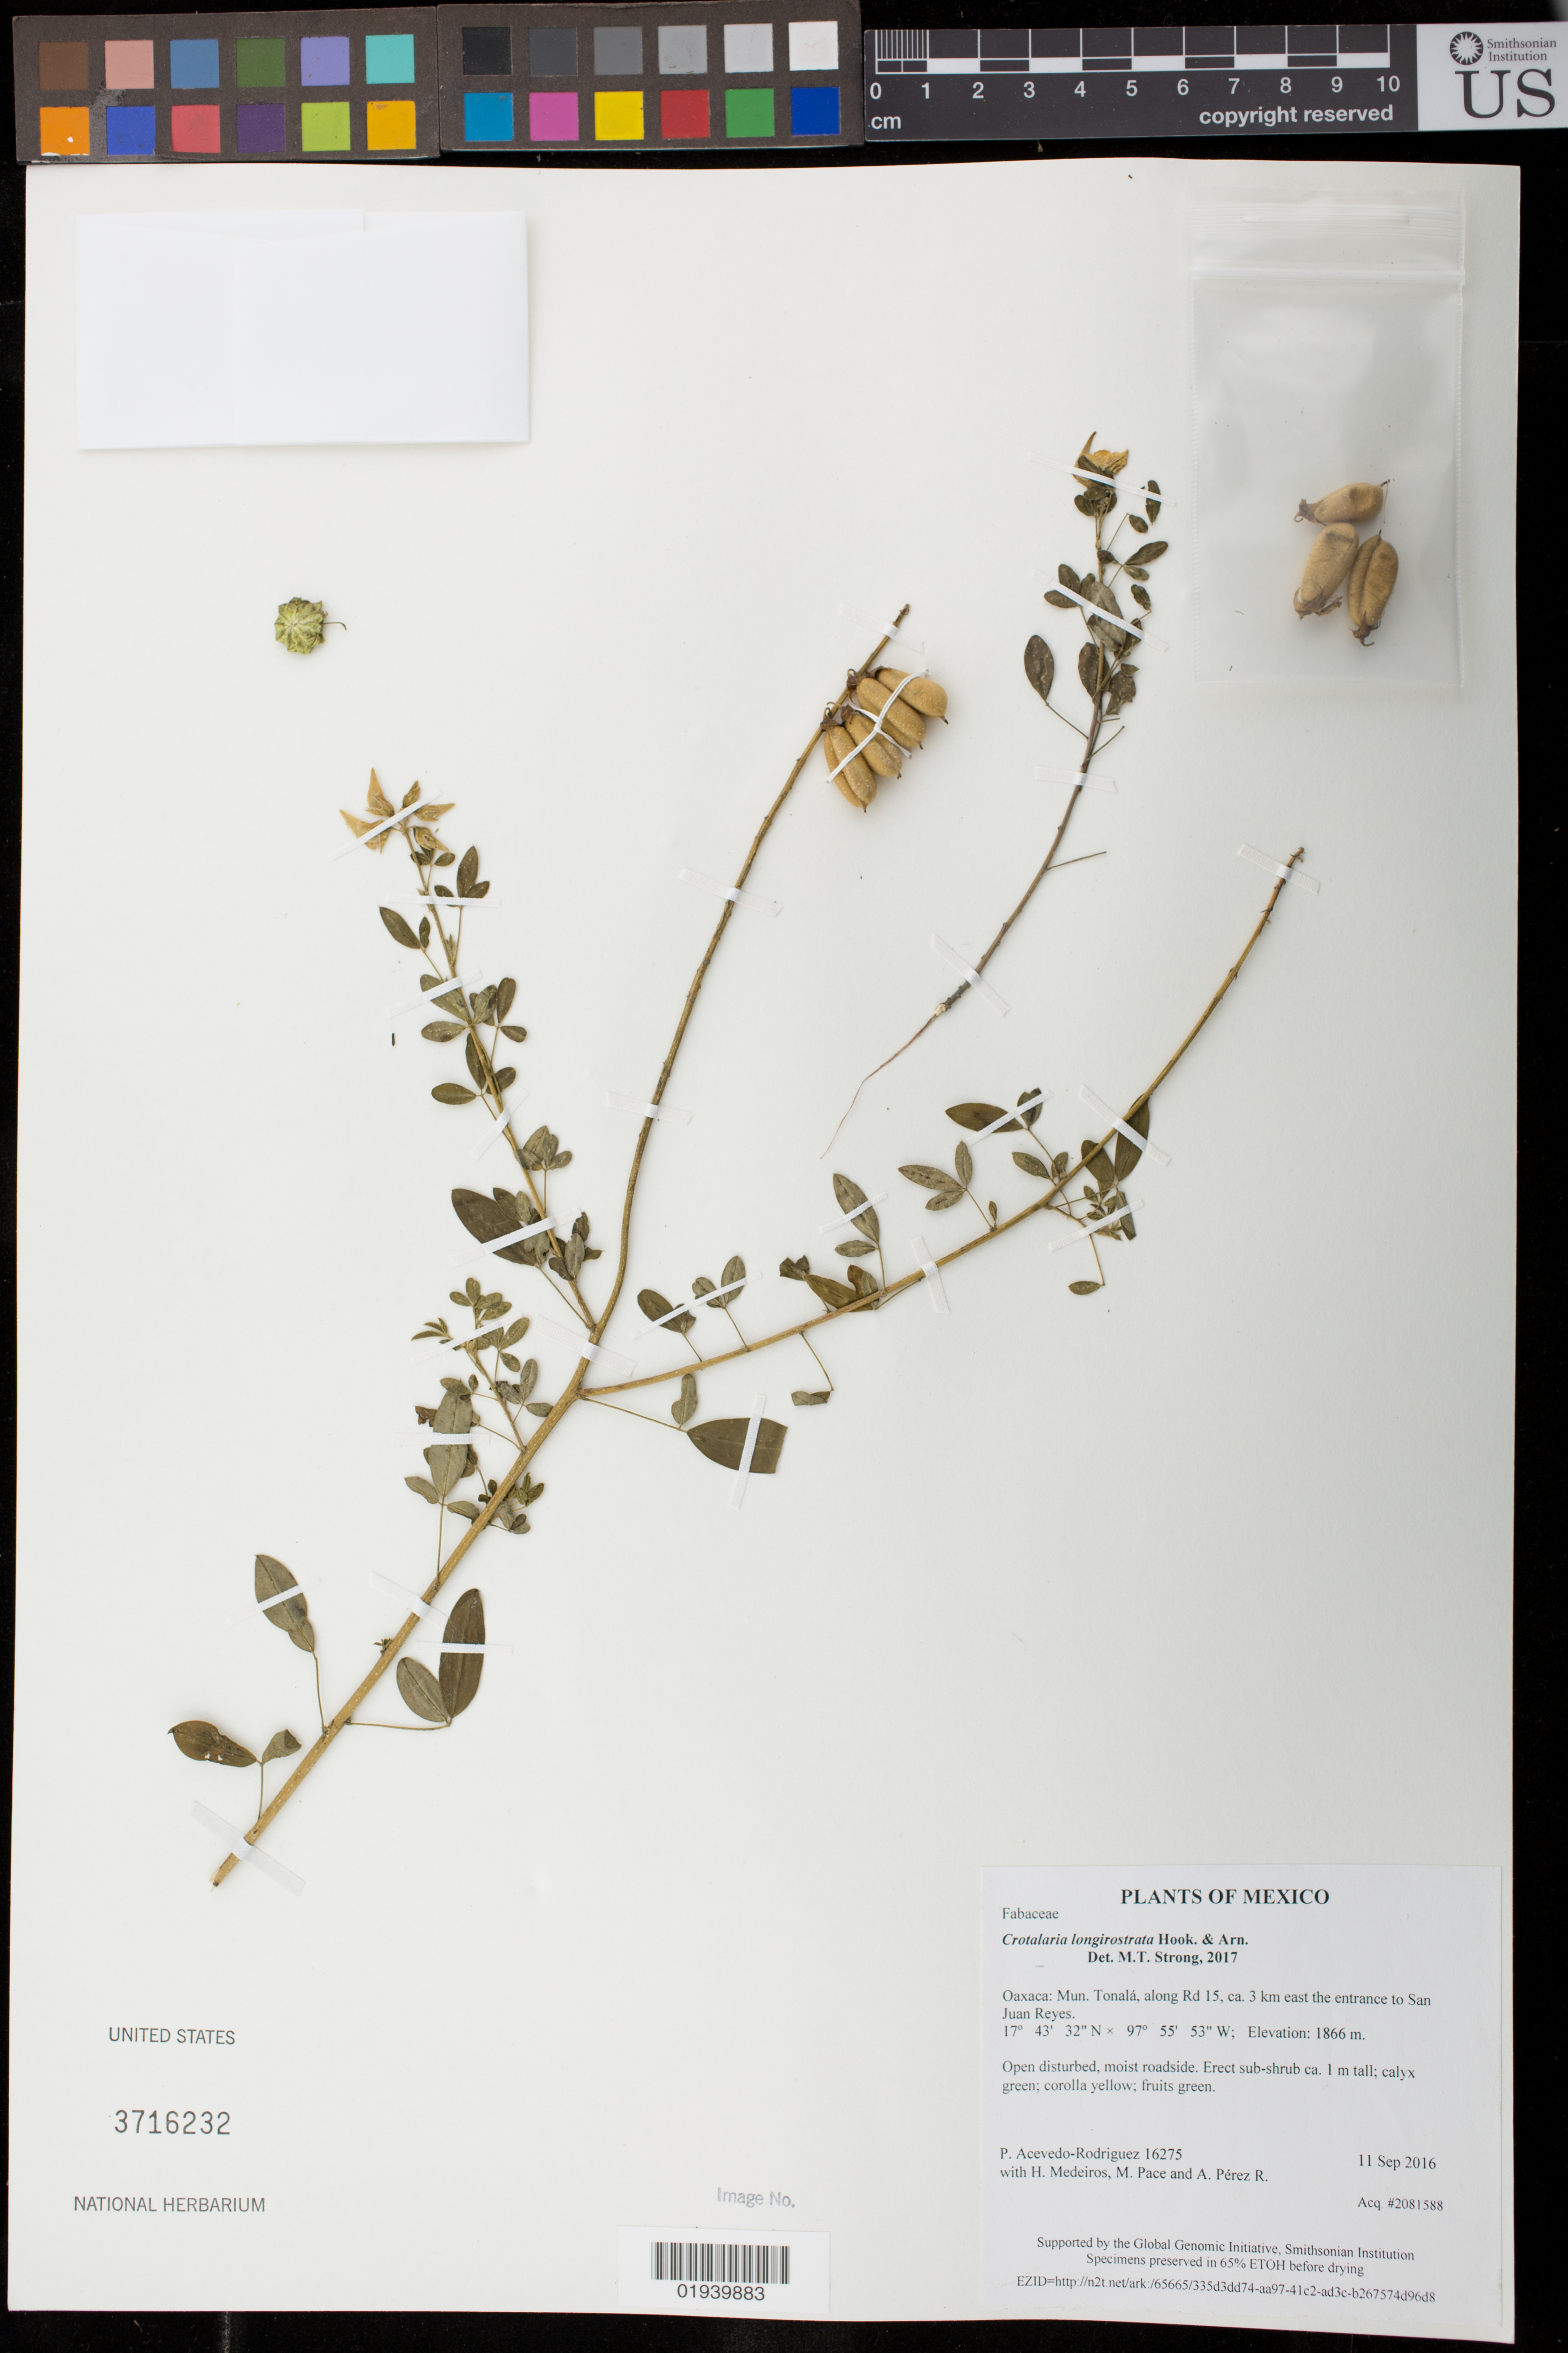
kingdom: Plantae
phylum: Tracheophyta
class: Magnoliopsida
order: Fabales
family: Fabaceae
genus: Crotalaria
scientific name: Crotalaria longirostrata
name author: Hook. & Arn.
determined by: Strong, M. T., (US), Smithsonian Institution - National Museum of Natural History (UNITED STATES)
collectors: P. Acevedo-Rodr., H. Medeiros, M. R. Pace & A. Pérez R.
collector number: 16275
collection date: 2016-09-11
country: Mexico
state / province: Oaxaca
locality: Mun. Tonalá, along Rd 15, ca. 3 km east the entrance to San Juan Reyes.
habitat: Open disturbed, moist roadside.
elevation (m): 1866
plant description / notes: US, NY, MO, K, F, GH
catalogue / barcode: US 3716232